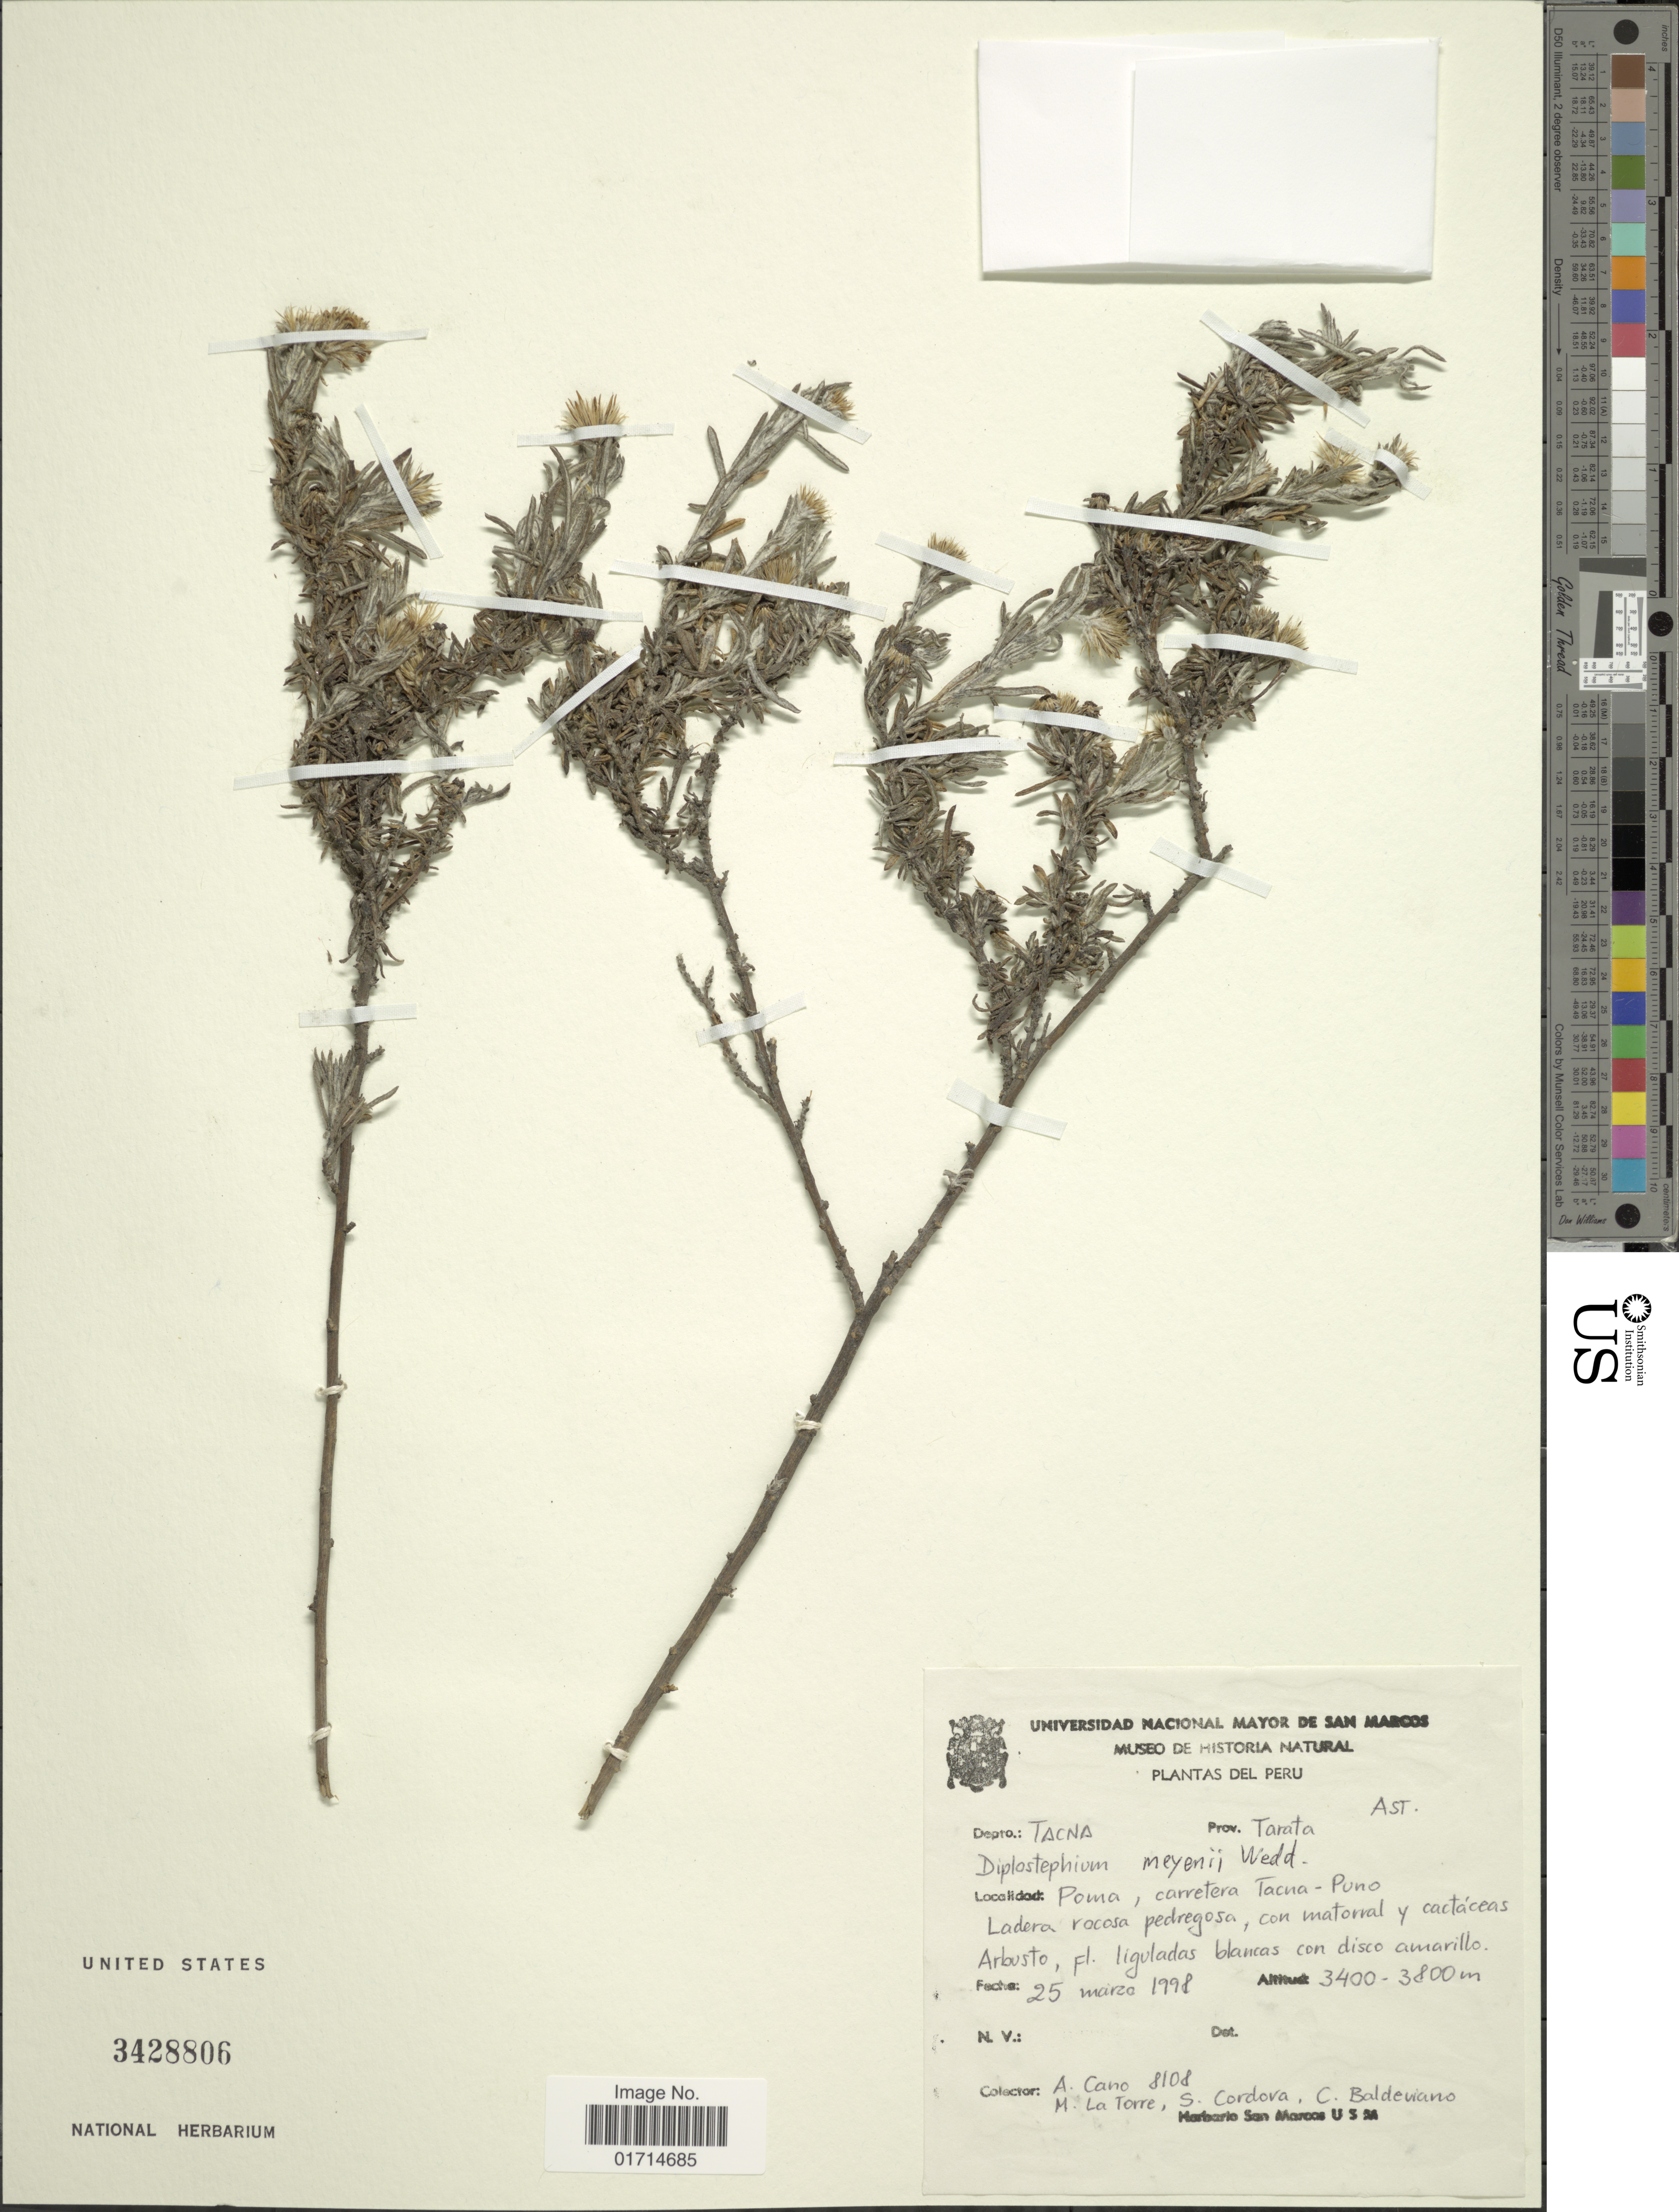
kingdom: Plantae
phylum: Tracheophyta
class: Magnoliopsida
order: Asterales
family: Asteraceae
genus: Diplostephium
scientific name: Diplostephium meyenii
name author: (Sch. Bip. ex Wedd.) S.F. Blake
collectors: A. Cano, M. Torre, S. Cordova & C. Baldevianio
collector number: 8108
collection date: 1998-03-25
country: Peru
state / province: Tacna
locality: Prov. Tarata, Poma, Carretera Tacna-Puno, Ladera rocosa pedregosa, con matorral y cactaceas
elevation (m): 3400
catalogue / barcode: US 3428806